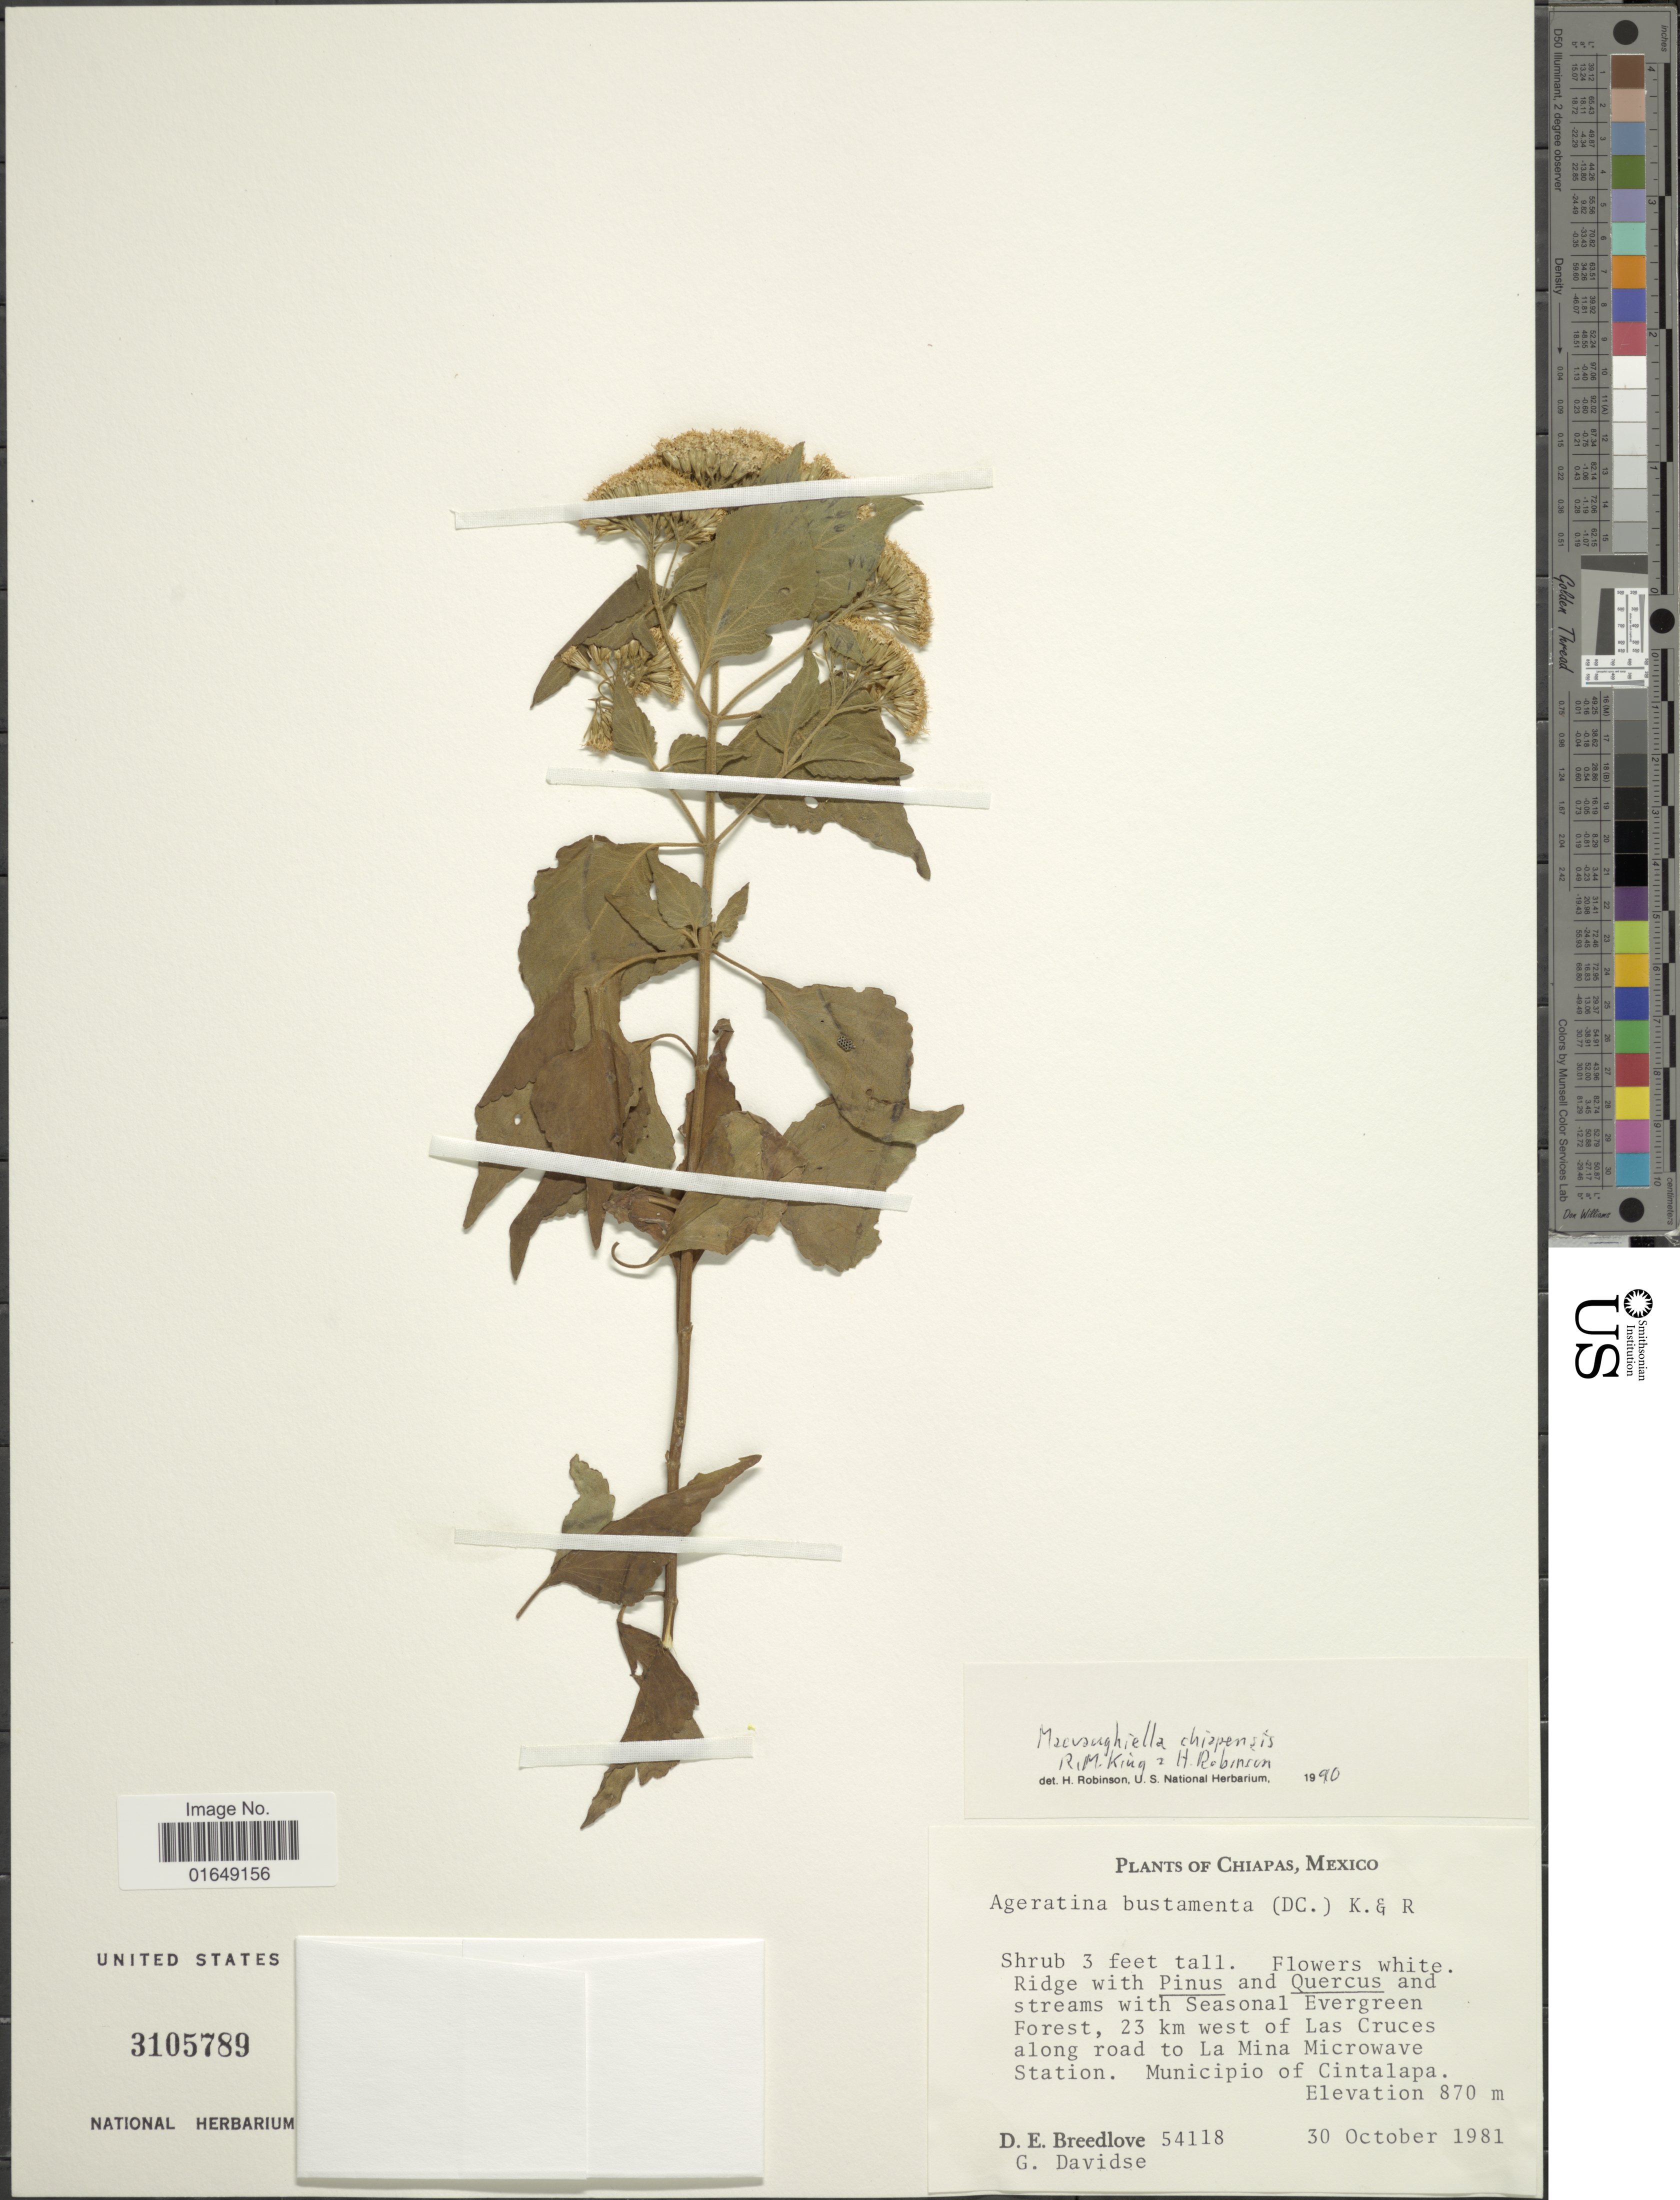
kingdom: Plantae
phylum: Tracheophyta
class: Magnoliopsida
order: Asterales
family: Asteraceae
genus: Macvaughiella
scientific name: Macvaughiella chiapensis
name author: R.M. King & H. Rob.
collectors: D. E. Breedlove & G. Davidse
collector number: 54118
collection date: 1981-10-30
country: Mexico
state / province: Chiapas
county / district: Cintalapa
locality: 23 km west of Las Cruces along road to La Mina Microwave Station, Municipio of Cintalapa.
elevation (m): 870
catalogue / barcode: US 3105789